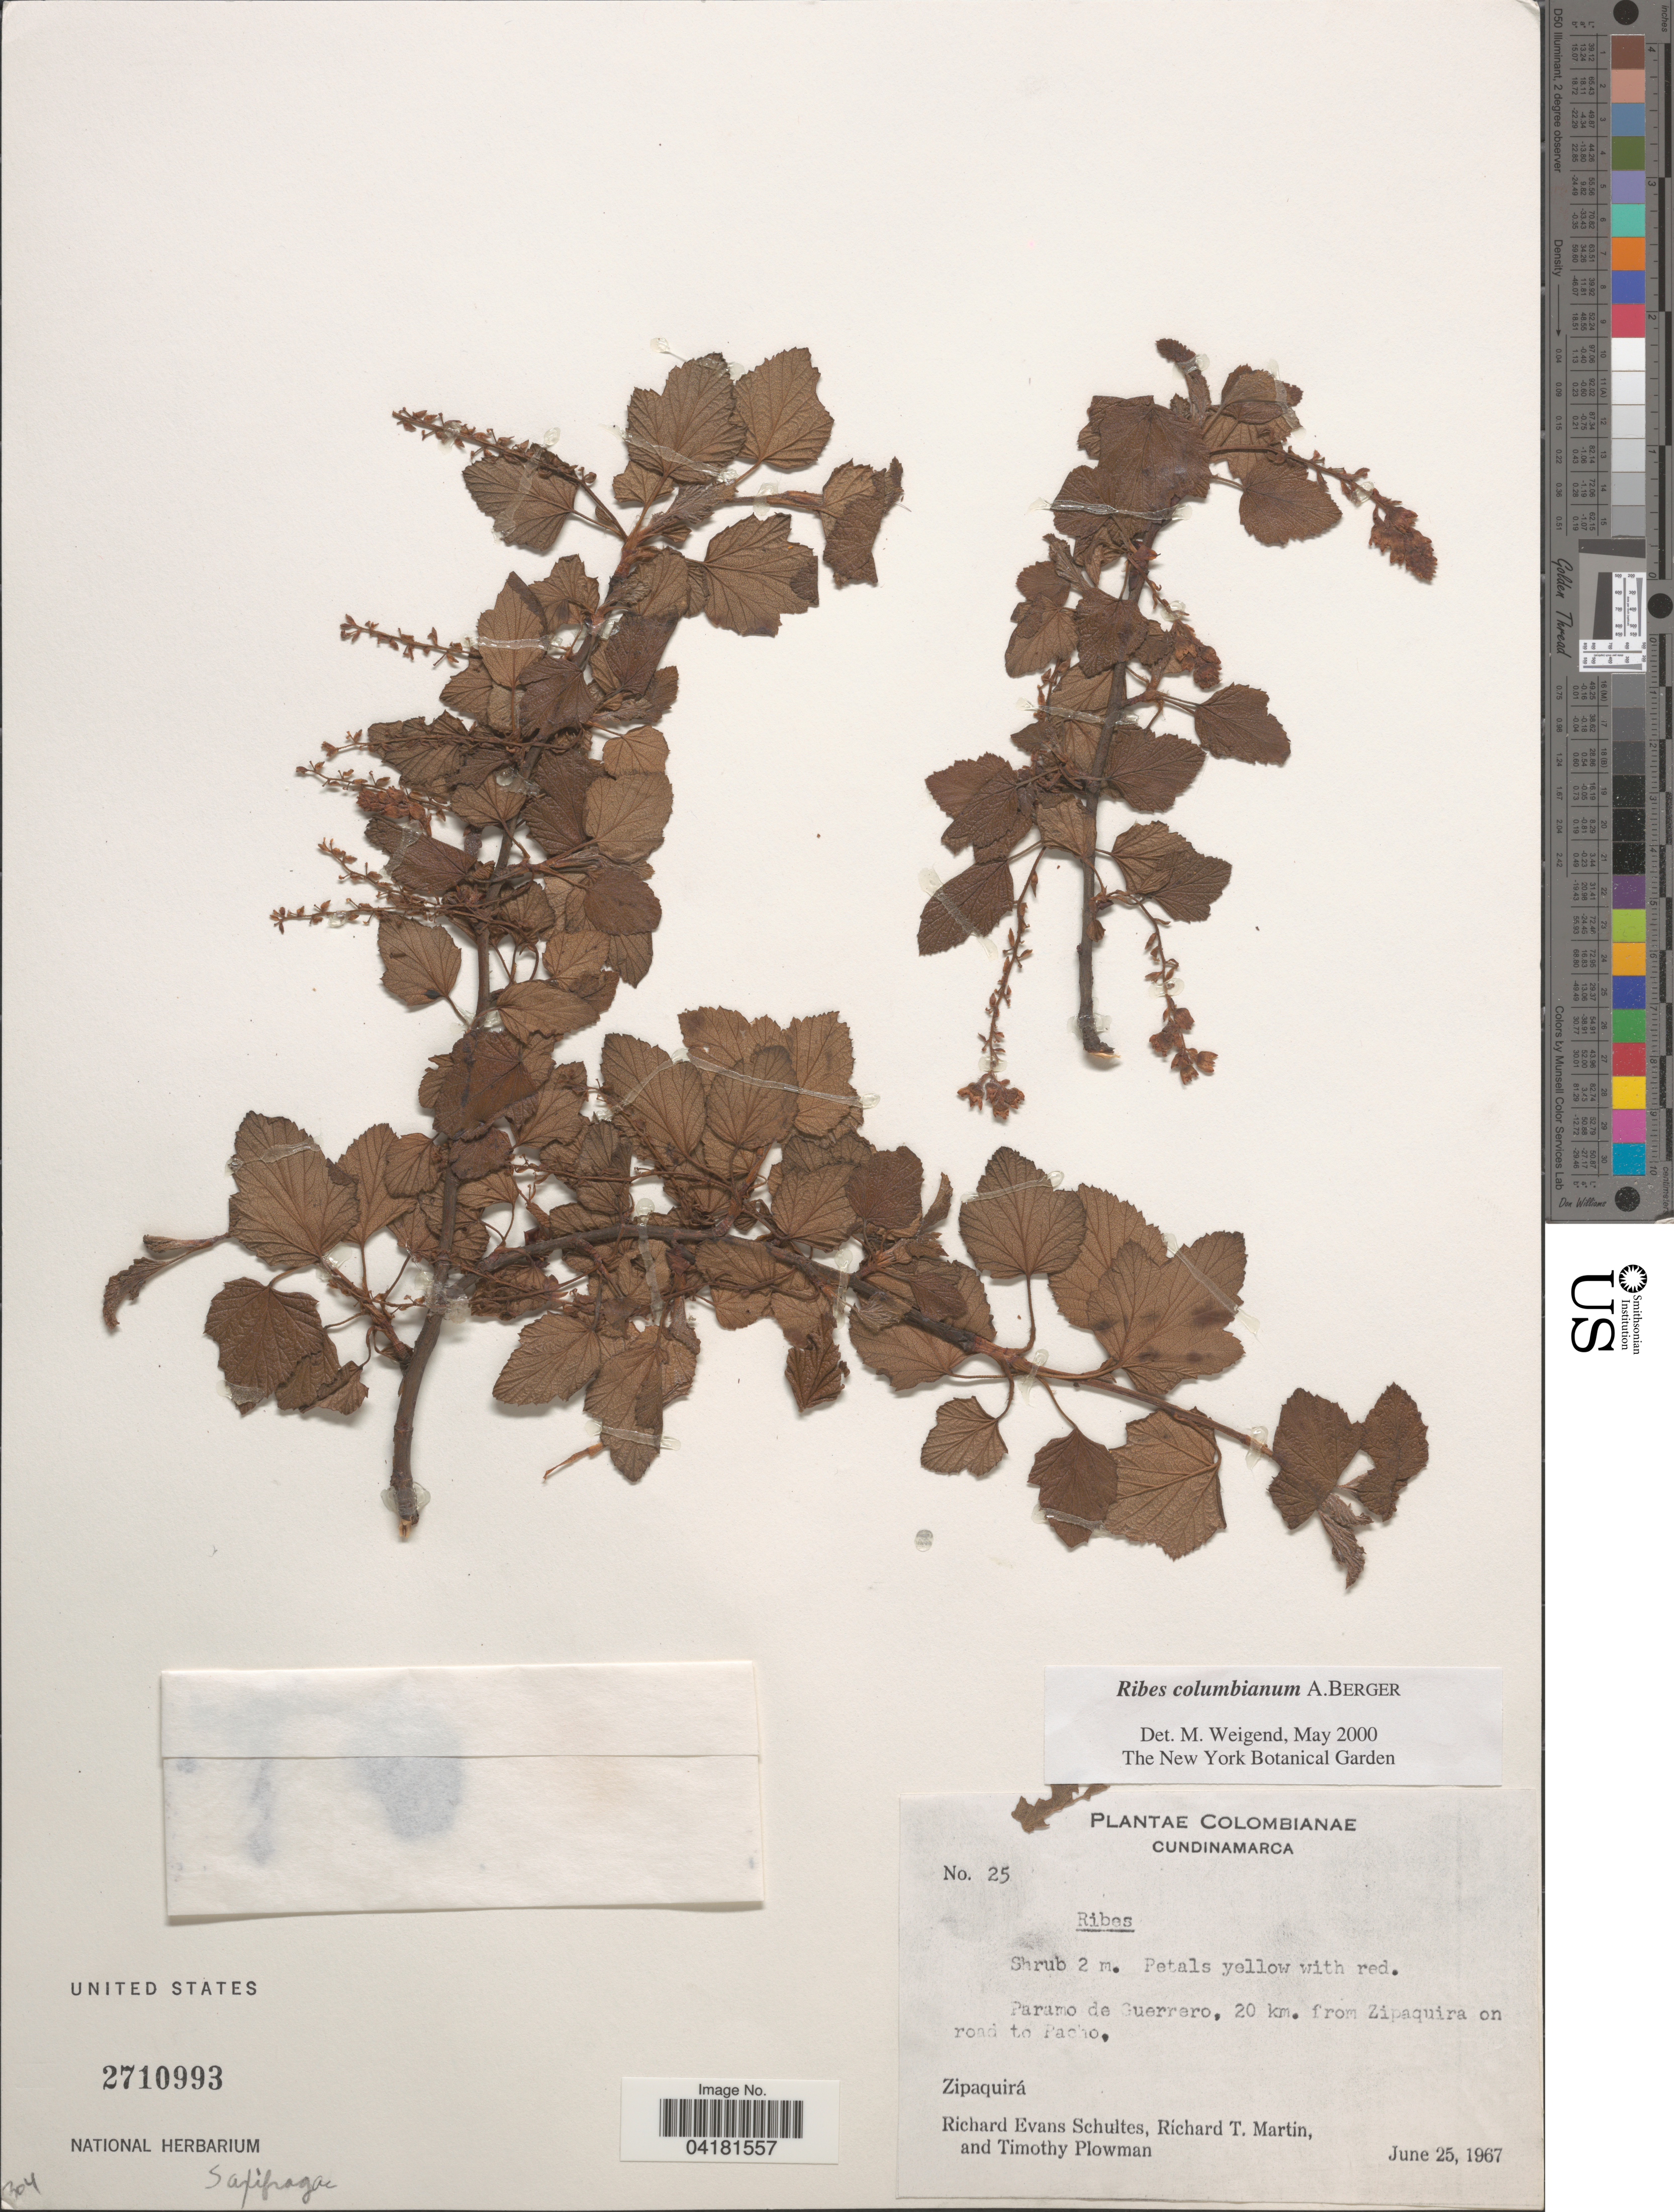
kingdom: Plantae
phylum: Tracheophyta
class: Magnoliopsida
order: Saxifragales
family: Grossulariaceae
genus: Ribes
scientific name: Ribes columbianum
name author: A. Berger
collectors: R. E. Schultes, R. T. Martin & T. Plowman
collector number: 25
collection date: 1967-06-25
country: Colombia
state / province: Cundinamarca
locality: Paramp de Guerrero, 20 km. from Zipaquira on road to Pacho. Zipaquirá.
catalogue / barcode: US 2710993